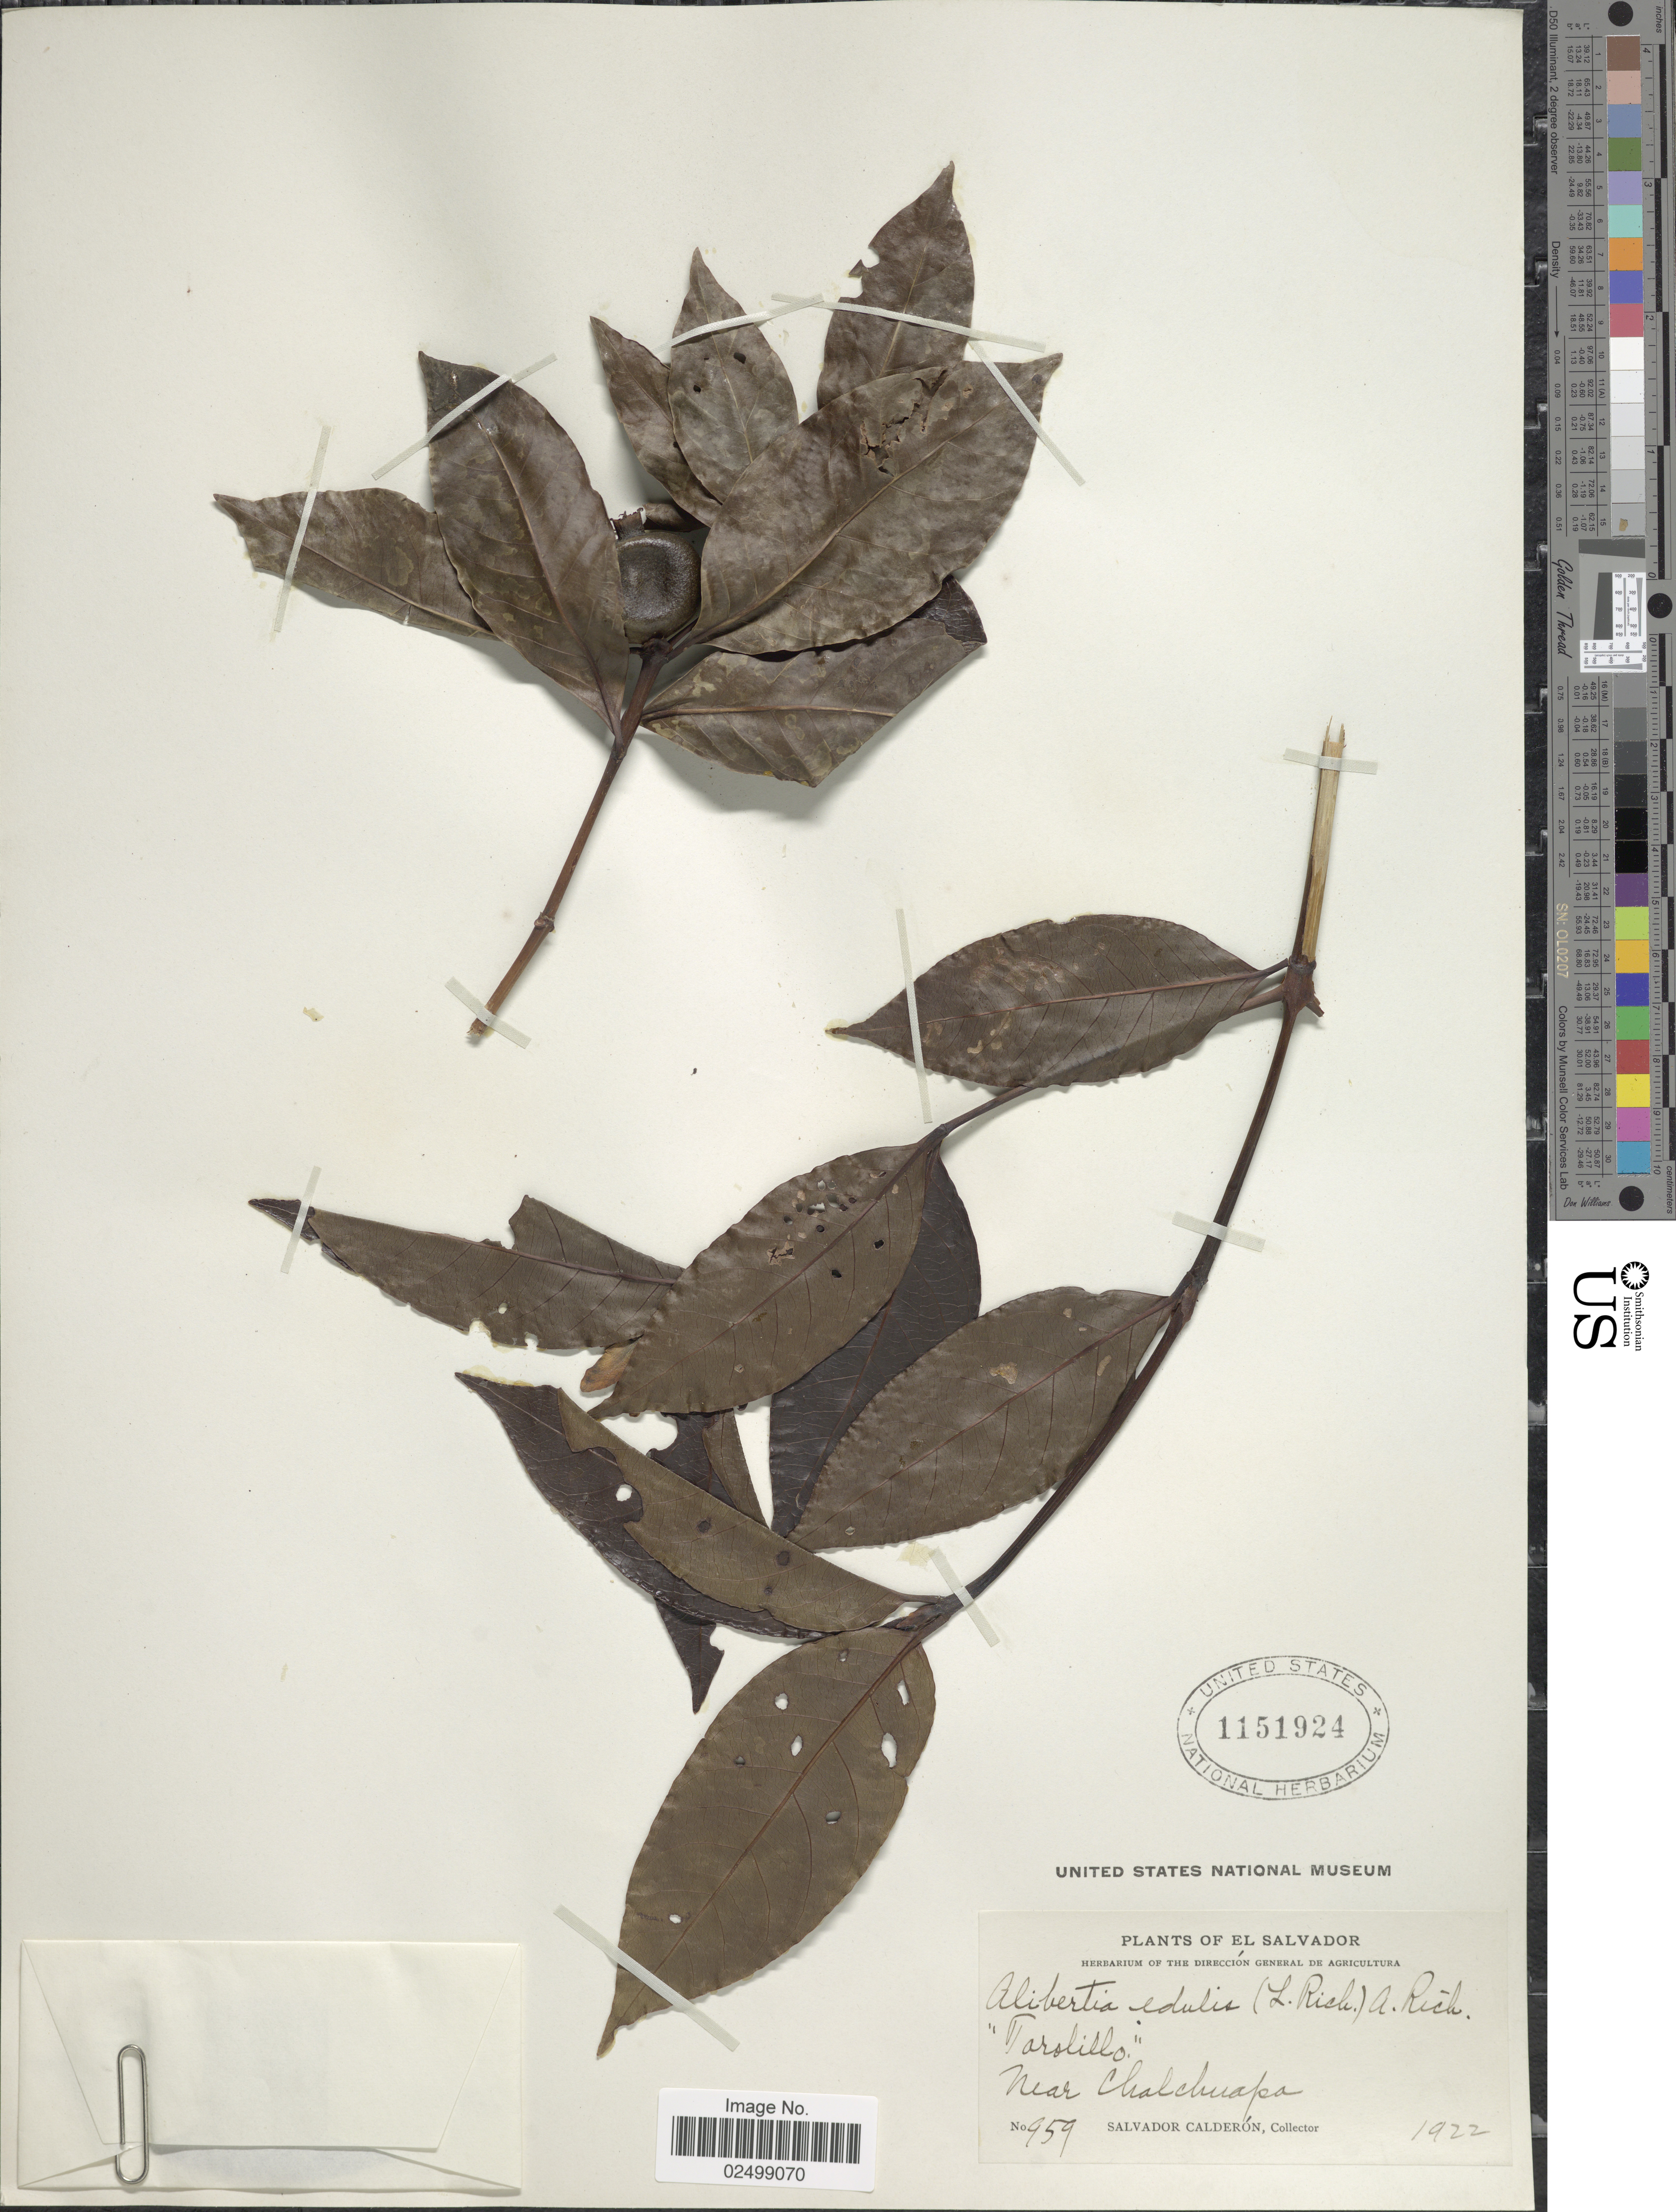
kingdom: Plantae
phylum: Tracheophyta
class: Magnoliopsida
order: Gentianales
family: Rubiaceae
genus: Alibertia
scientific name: Alibertia edulis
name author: (Rich.) A. Rich. ex DC.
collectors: S. Calderón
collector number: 959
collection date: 1922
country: El Salvador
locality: Near Chalchuapa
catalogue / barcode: US 1151924